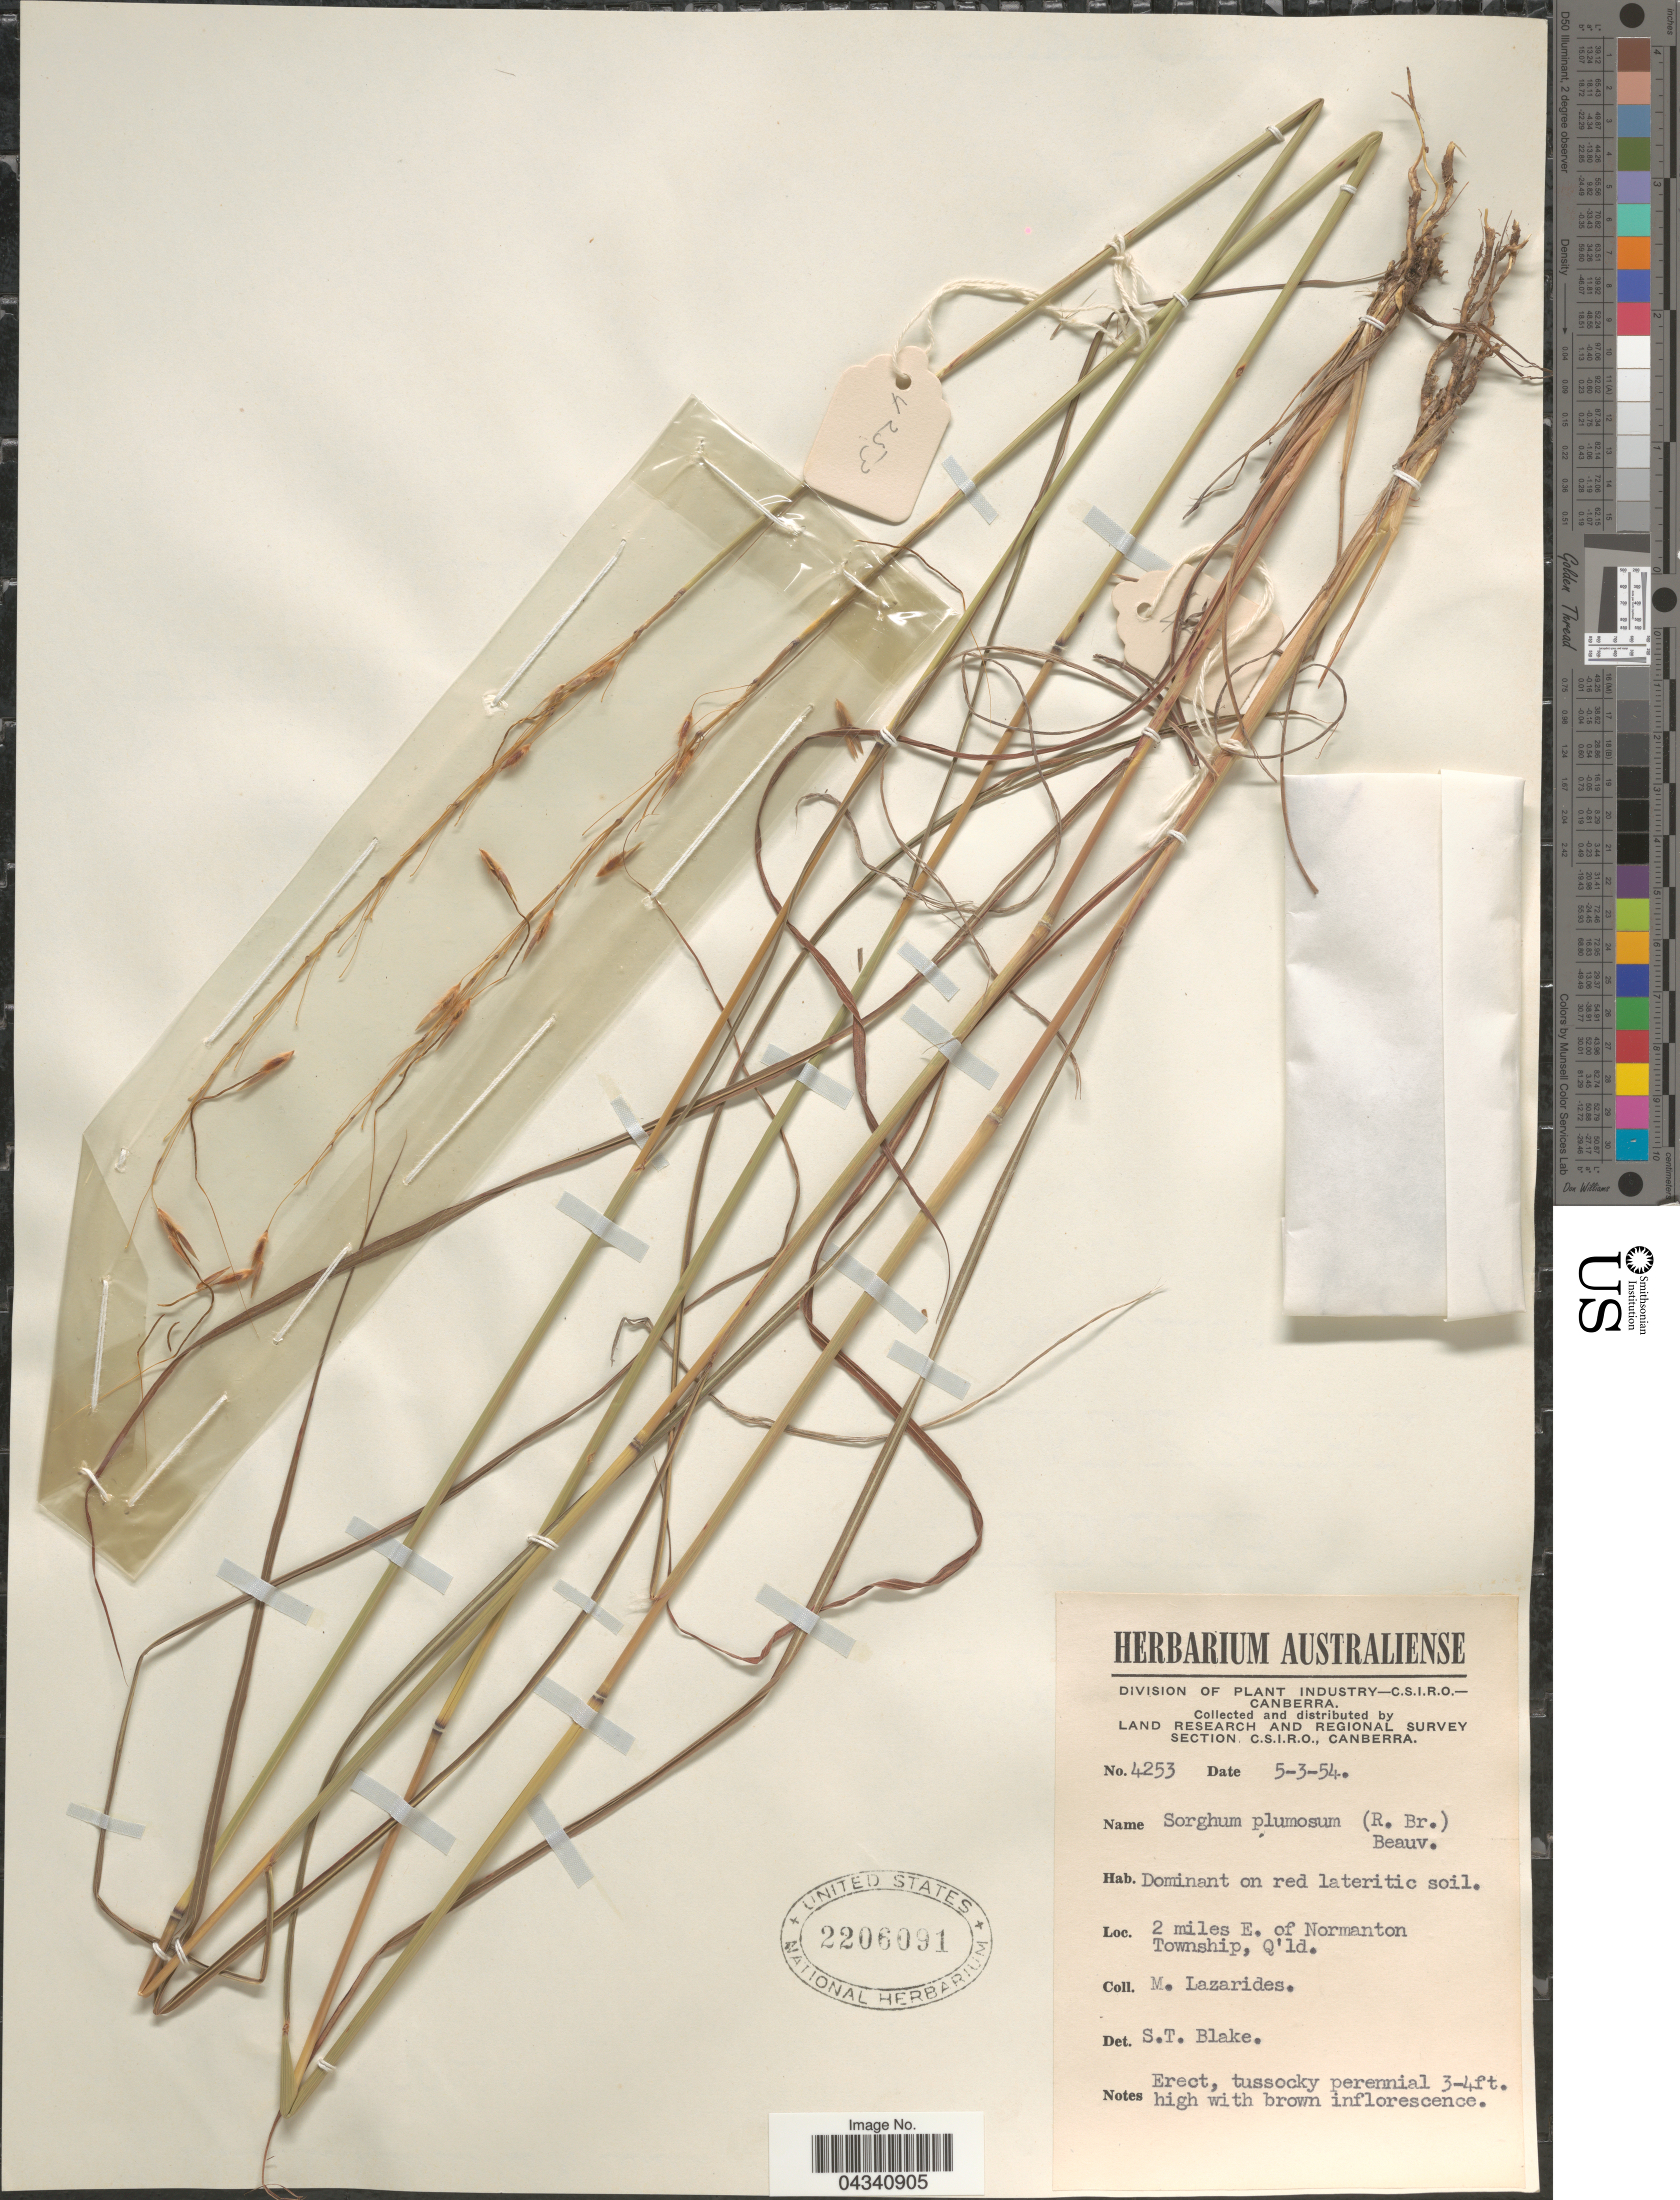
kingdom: Plantae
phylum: Tracheophyta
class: Liliopsida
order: Poales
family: Poaceae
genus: Sorghum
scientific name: Sorghum plumosum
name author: (R. Br.) P. Beauv.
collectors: M. Lazarides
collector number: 4253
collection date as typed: Transcribed d/m/y: 5/3/54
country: Australia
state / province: Queensland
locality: Land Research and Regional Survey Section, C.S.I.R.O. 2 miles E. of Normanton Township.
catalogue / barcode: US 2206091